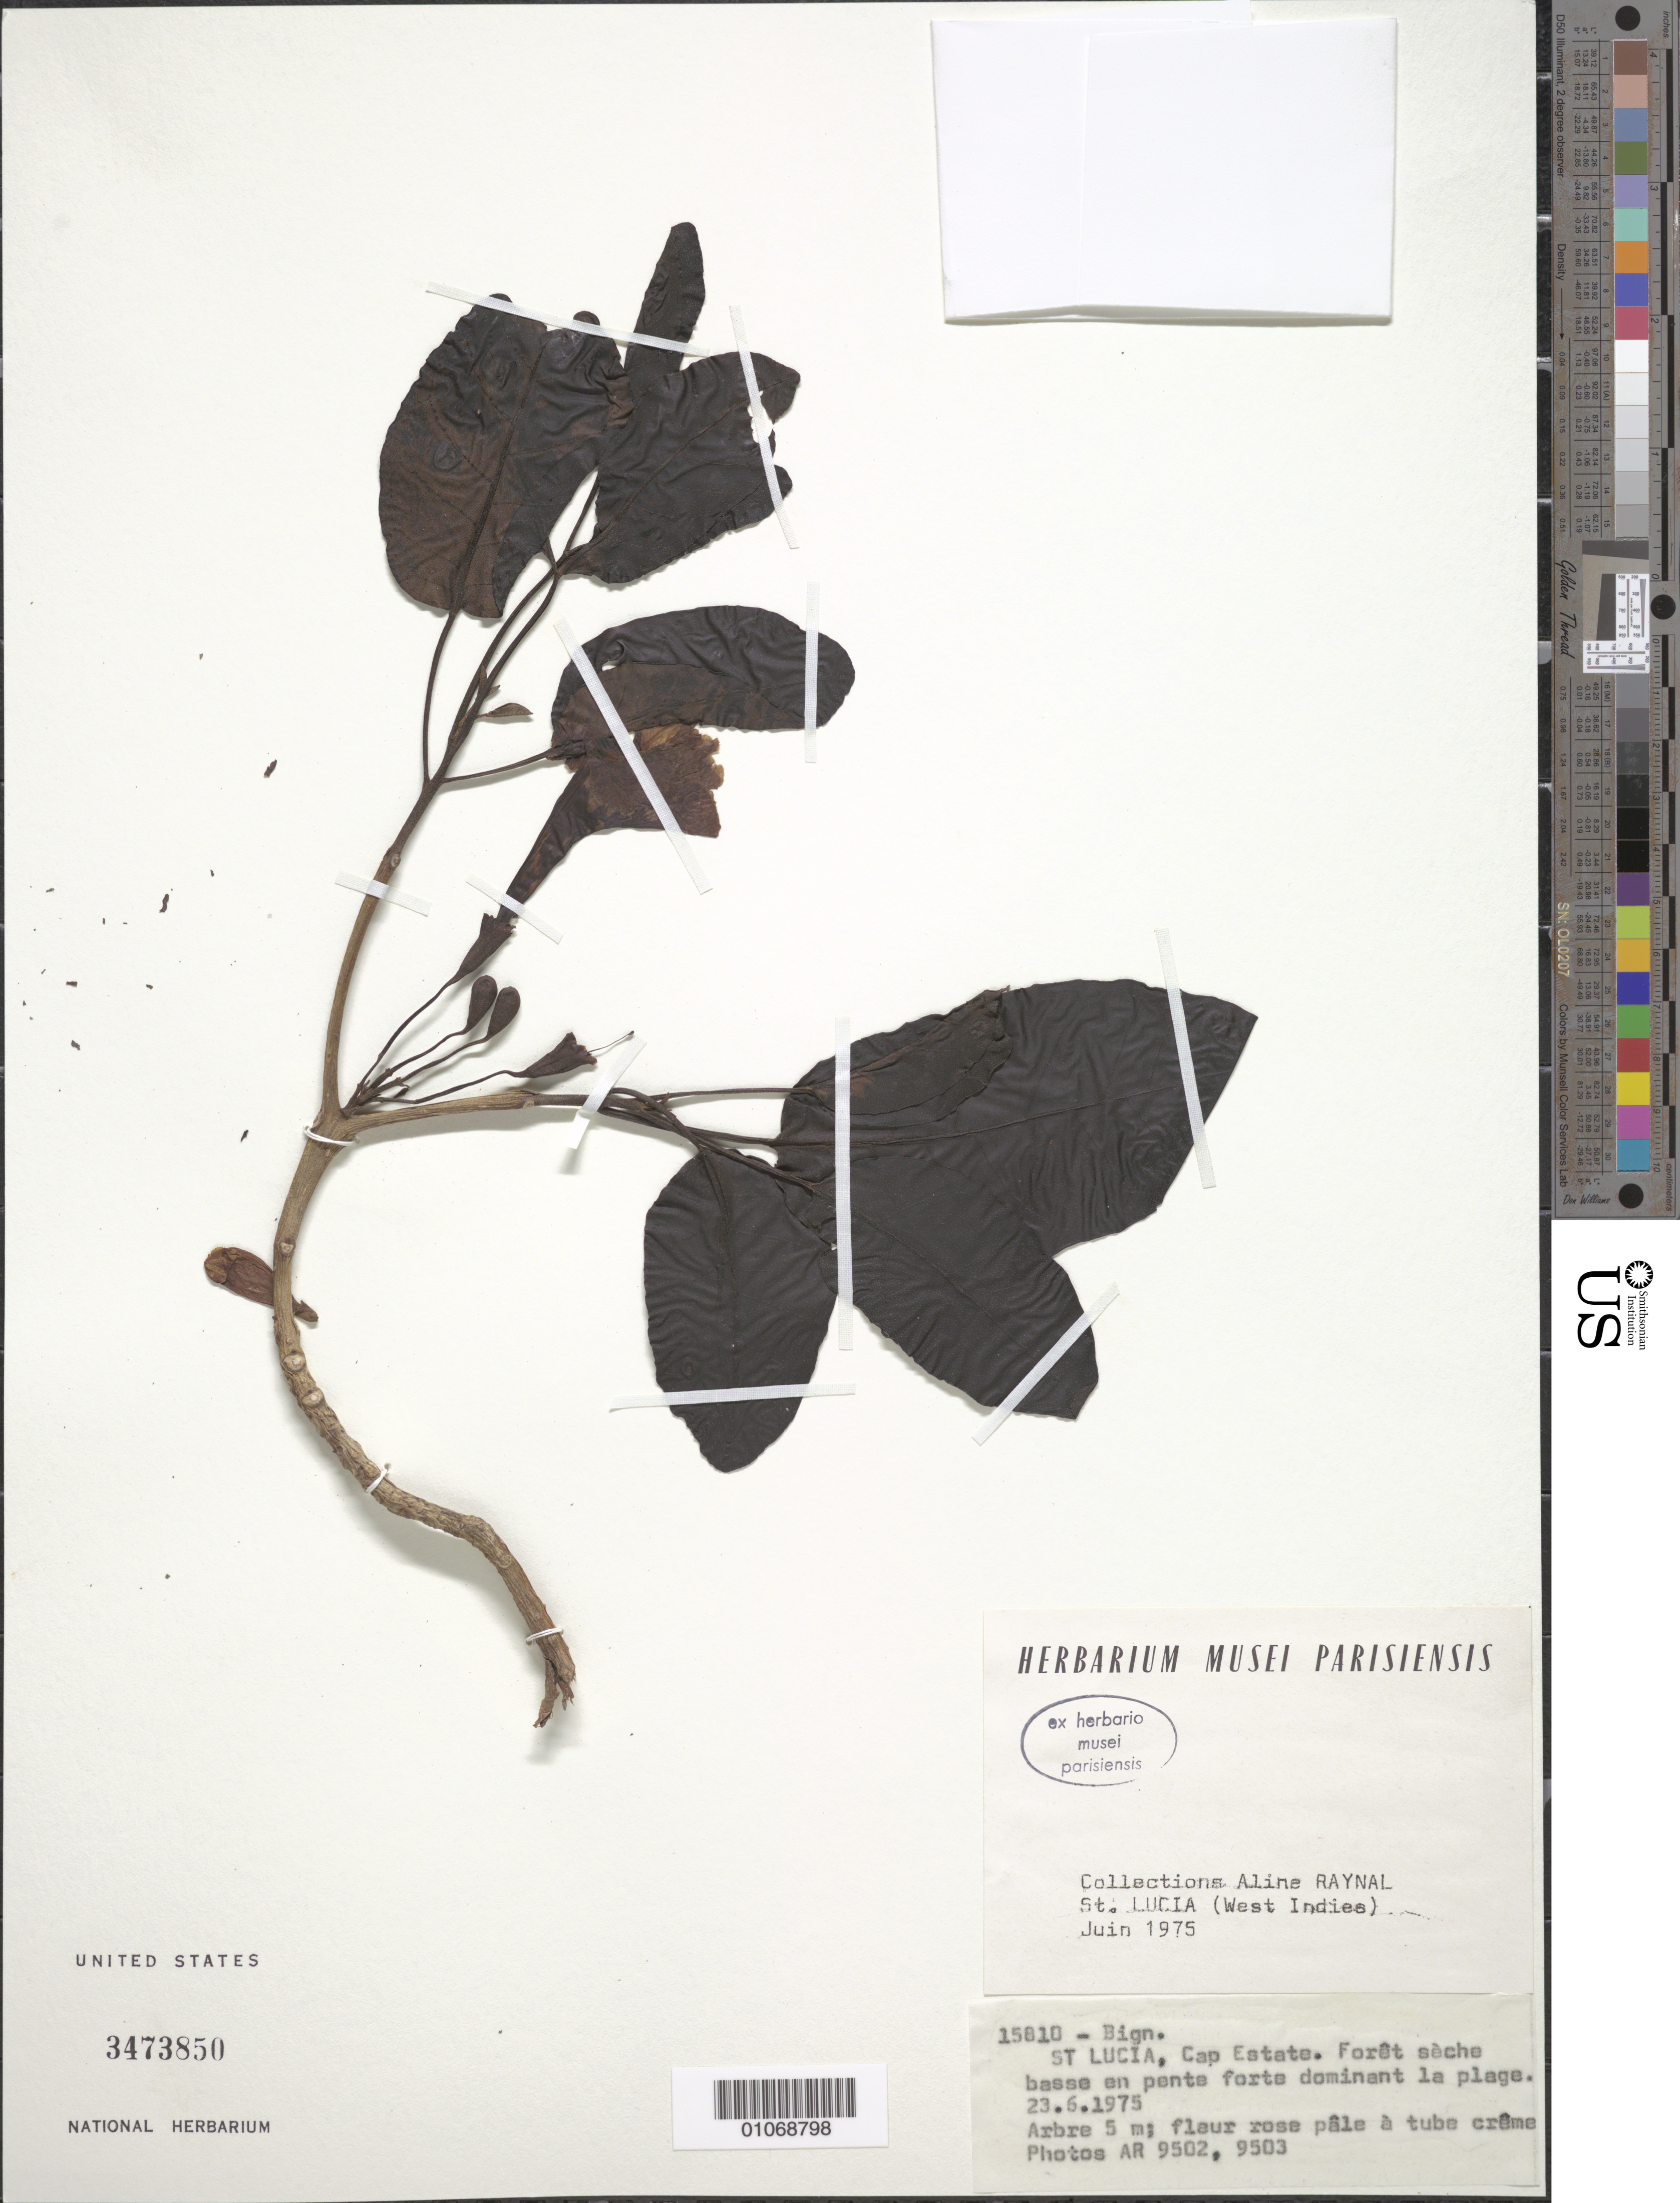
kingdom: Plantae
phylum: Tracheophyta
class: Magnoliopsida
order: Lamiales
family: Bignoniaceae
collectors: A. M. Raynal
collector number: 15810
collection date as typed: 23 Jun 1975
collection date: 1975-06-23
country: St. Lucia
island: St. Lucia I.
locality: Cap Estate. Forest on steep slope overlooking the beach.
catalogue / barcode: US 3473850